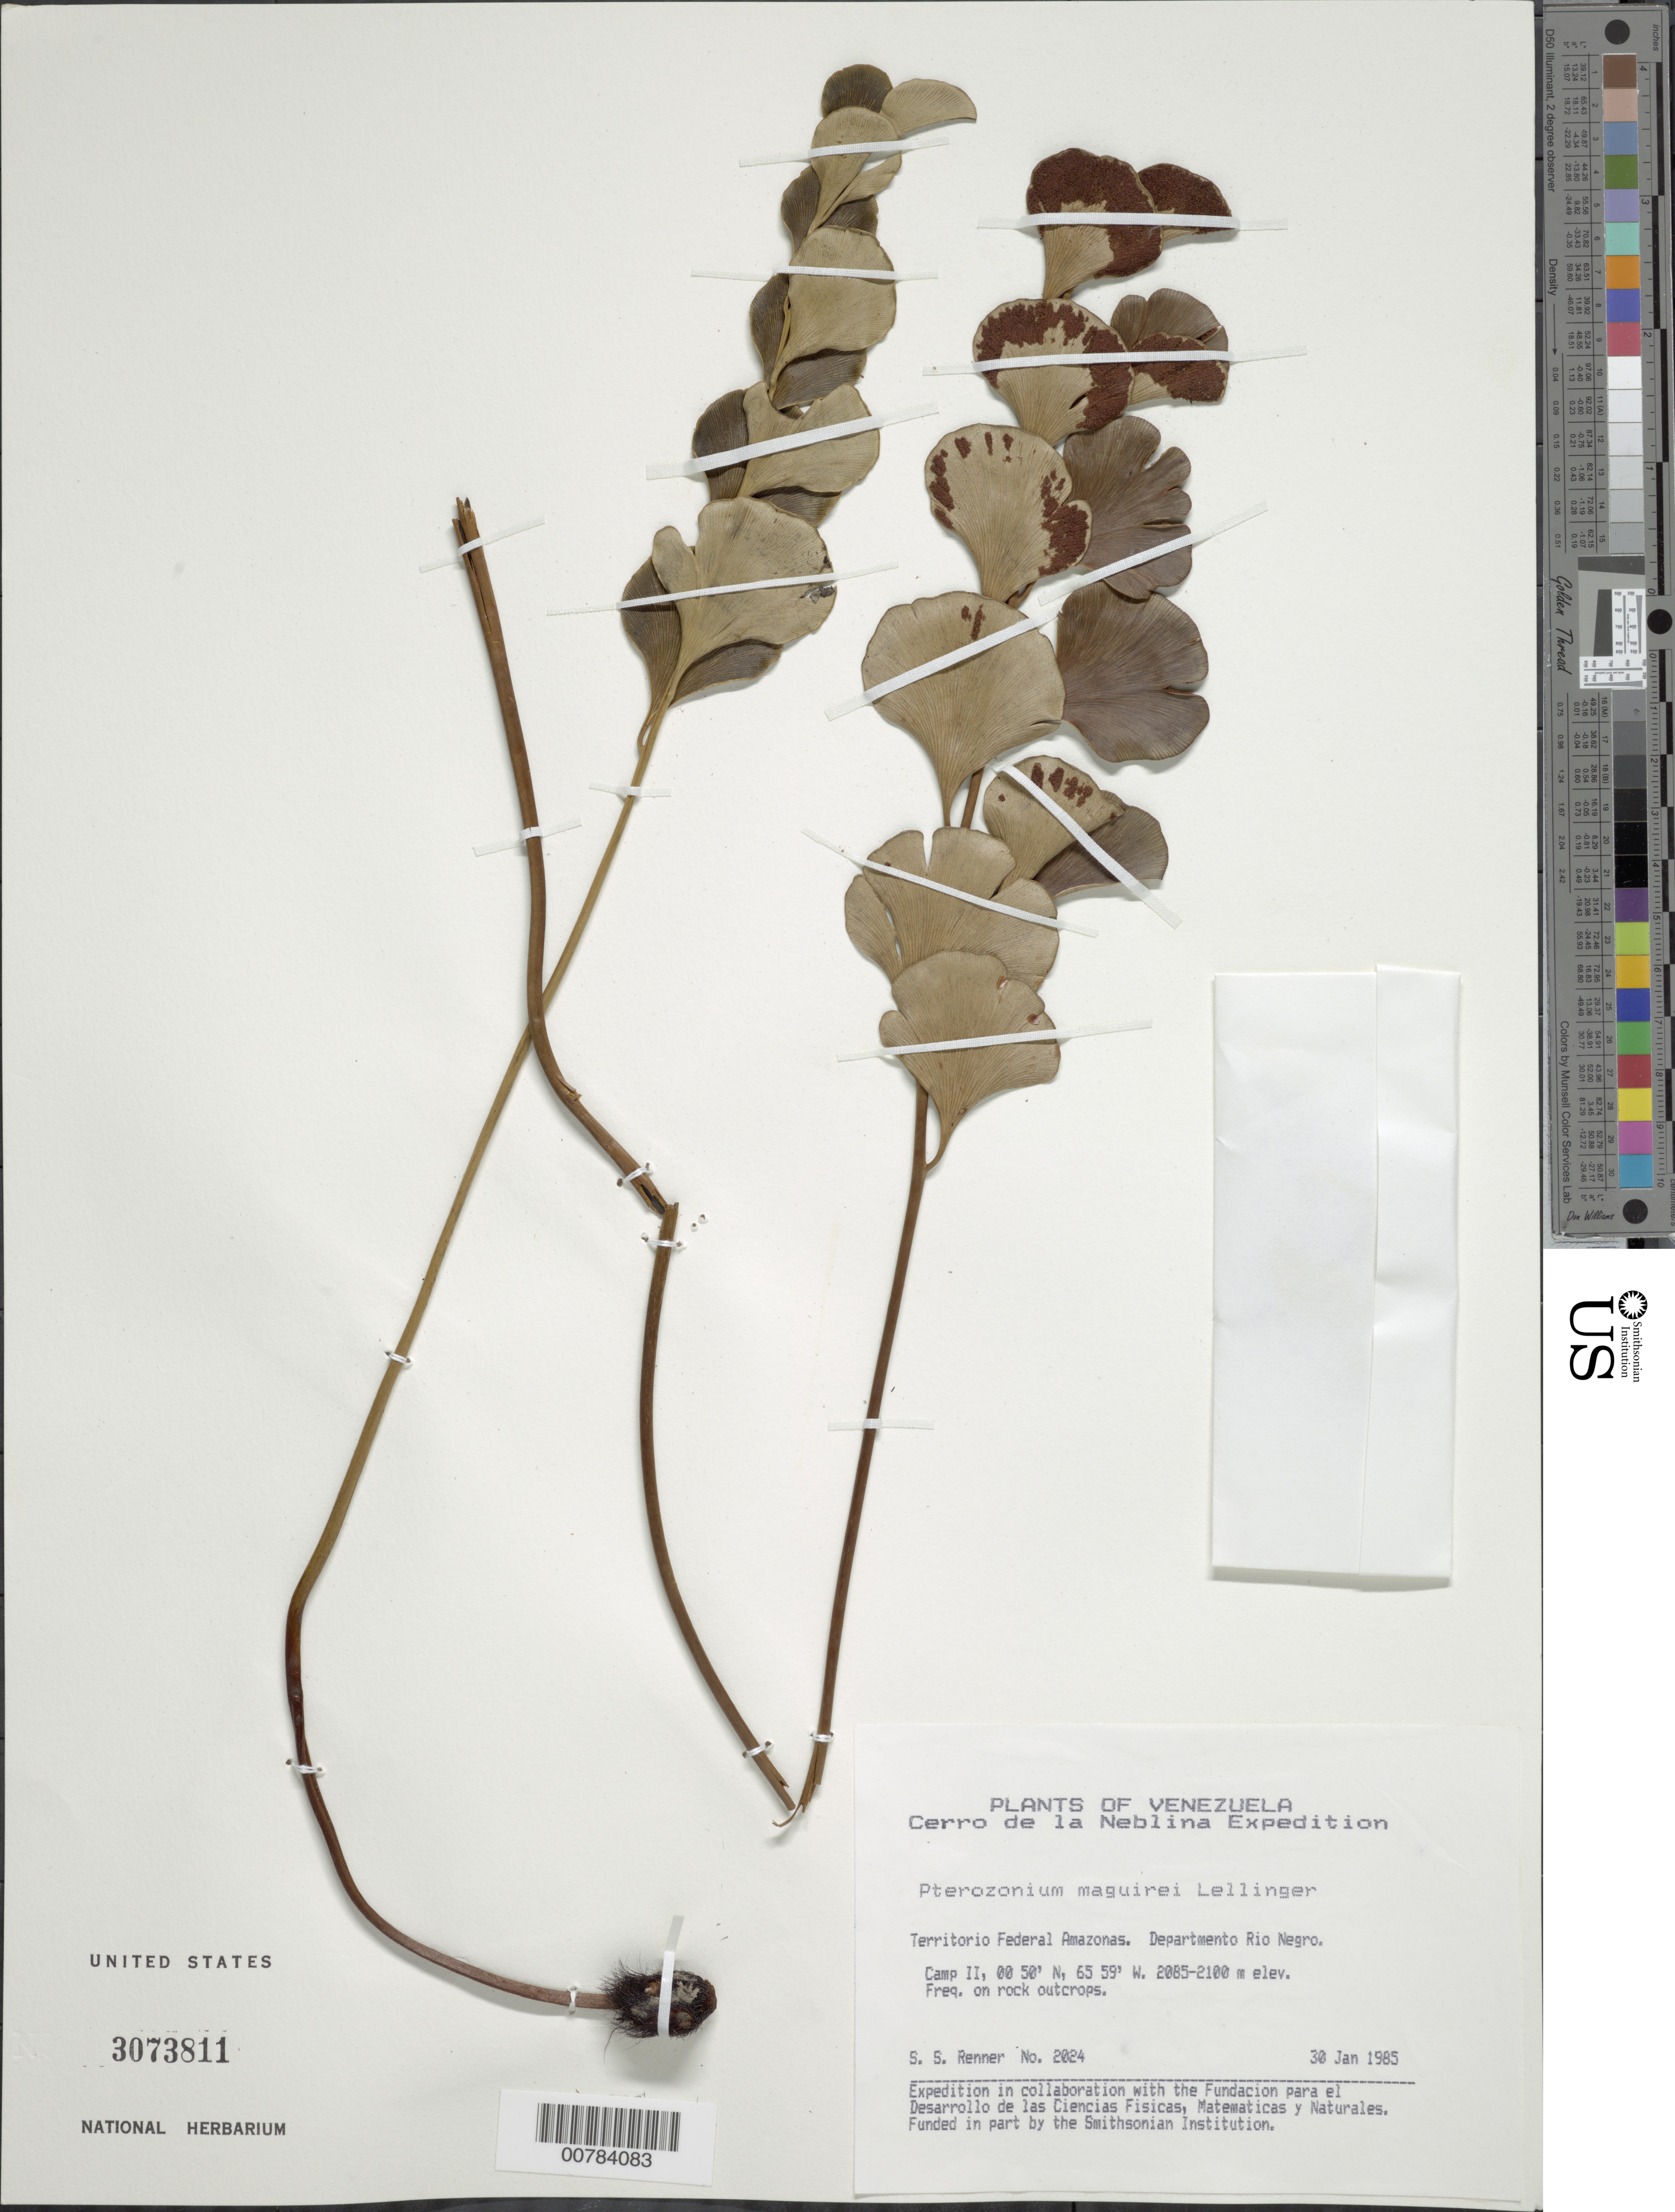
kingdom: Plantae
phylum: Tracheophyta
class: Polypodiopsida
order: Polypodiales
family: Pteridaceae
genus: Pterozonium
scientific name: Pterozonium maguirei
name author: Lellinger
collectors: S. S. Renner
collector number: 2024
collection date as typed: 30-Jan-85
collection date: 1985-01-30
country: Venezuela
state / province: Amazonas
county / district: Río Negro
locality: Cerro de la Neblina, Camp II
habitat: On rock outcrops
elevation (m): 2085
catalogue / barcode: US 3073811